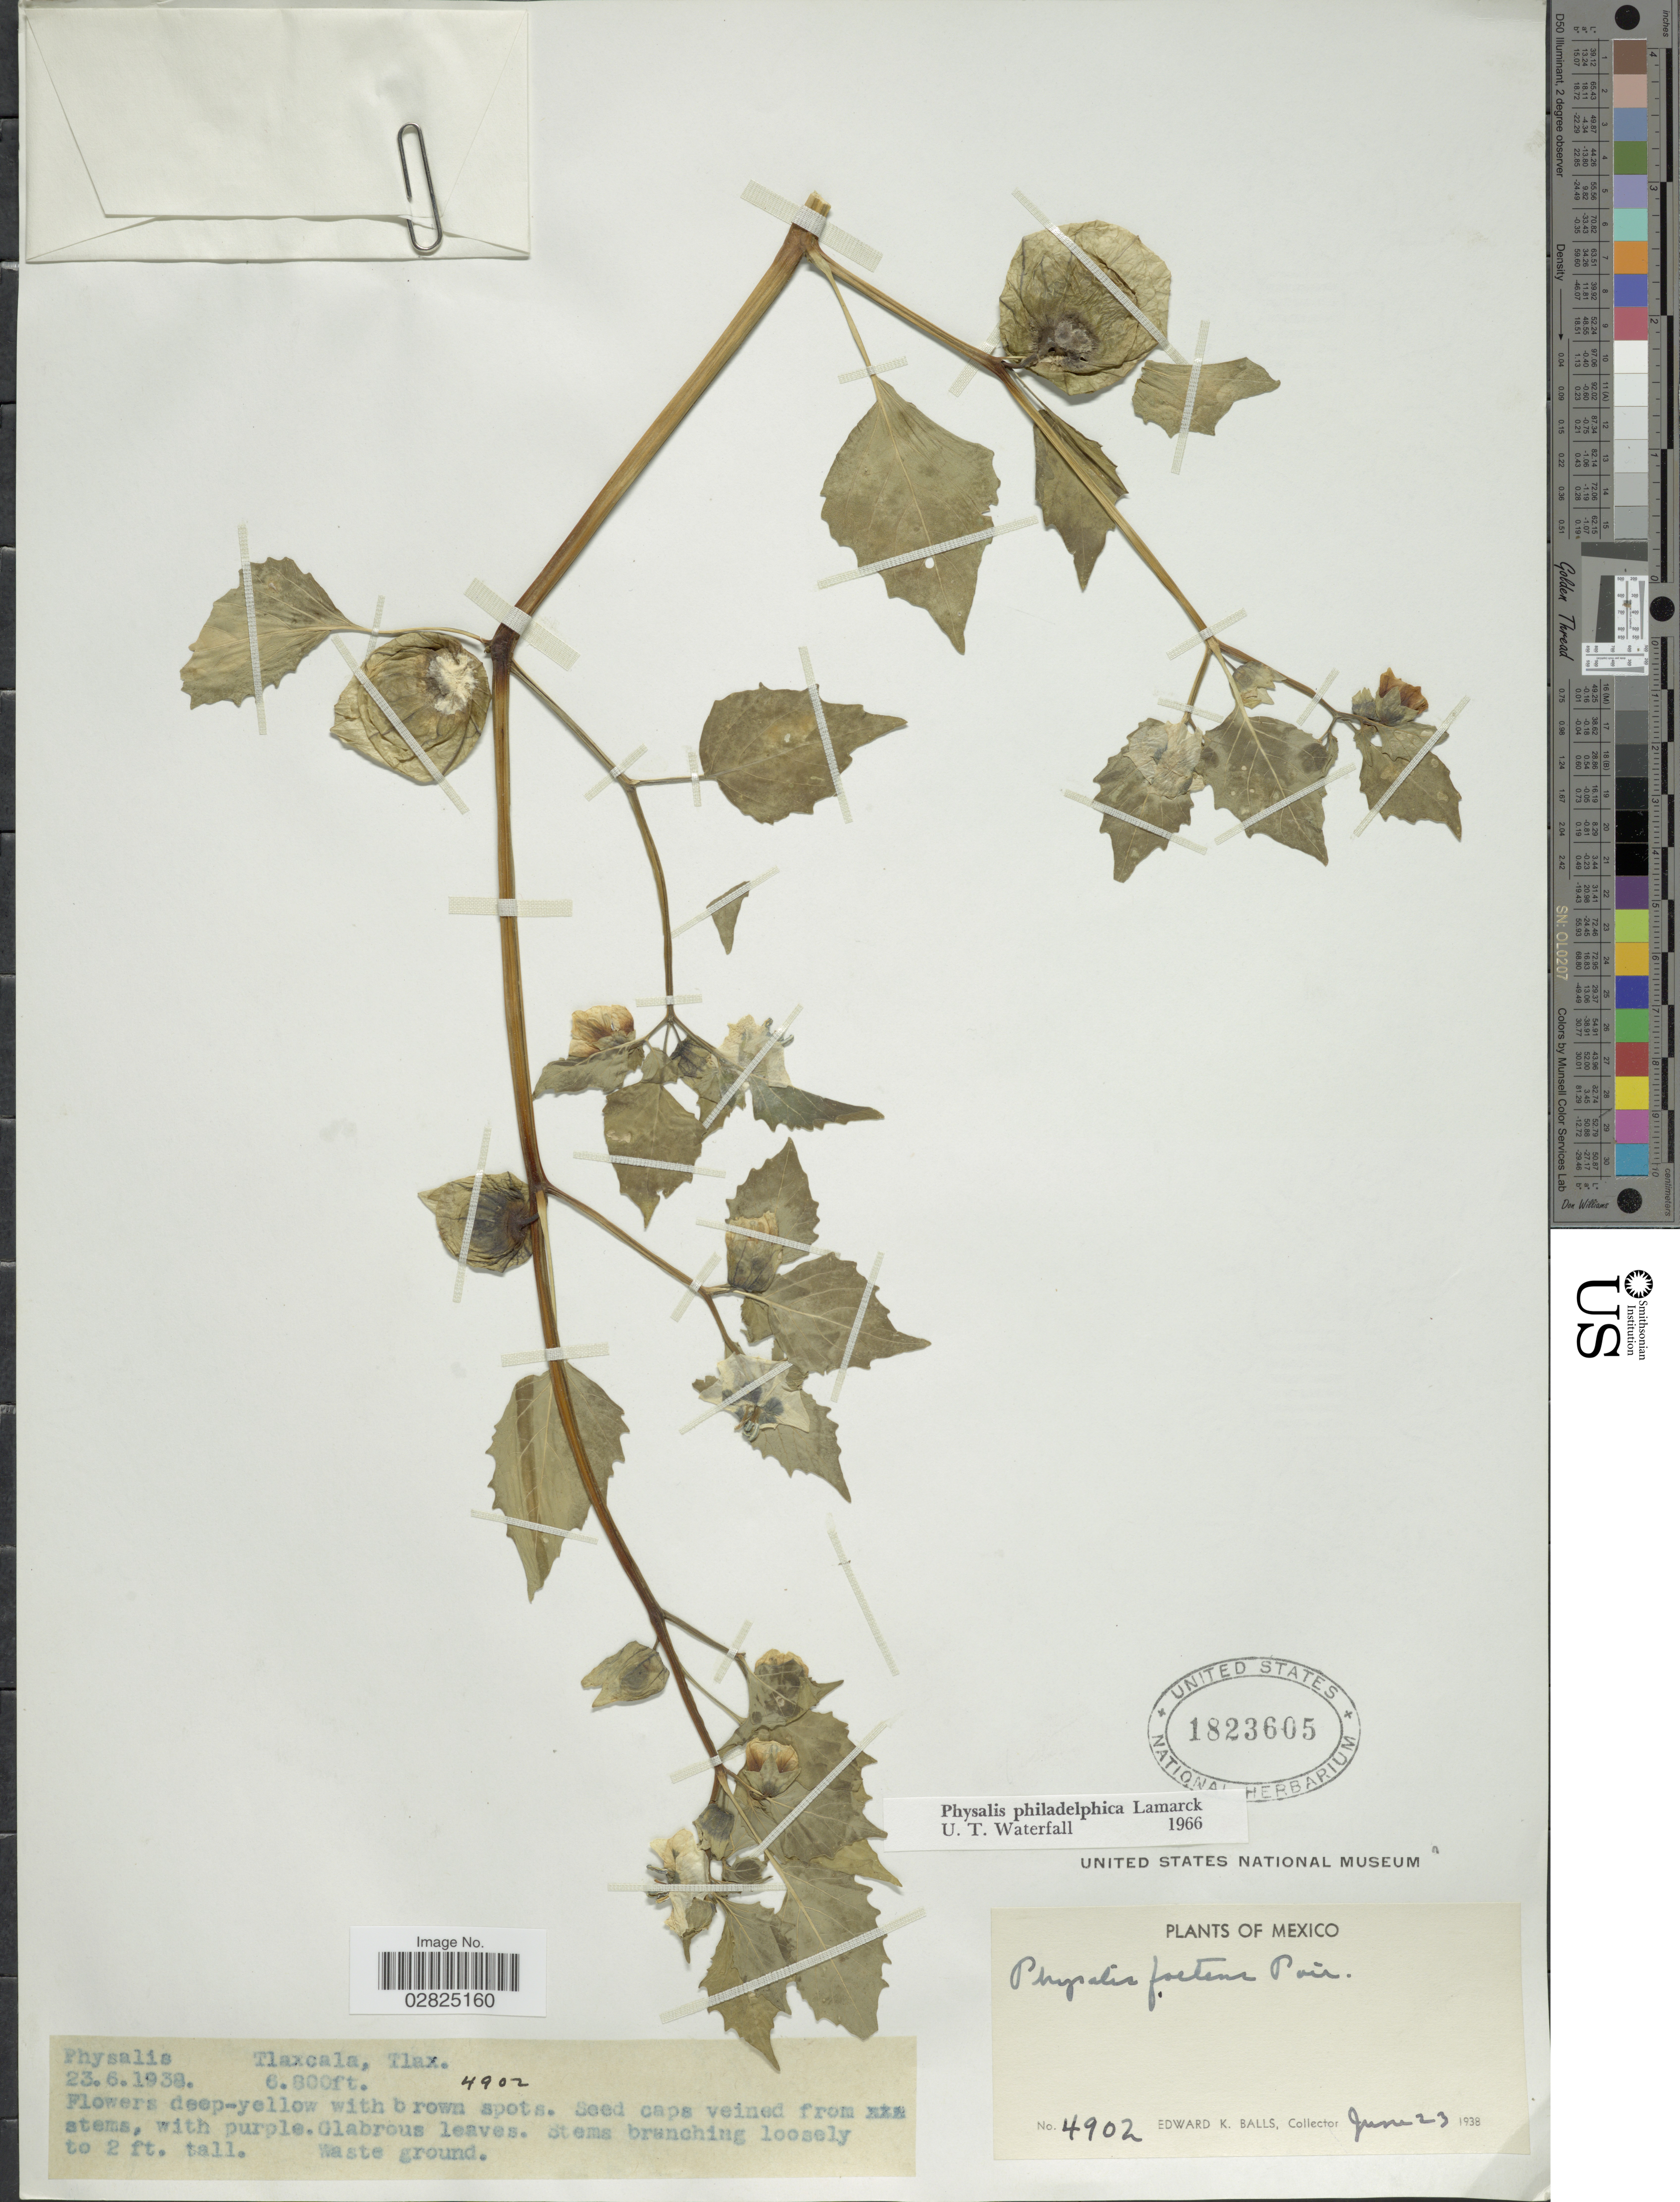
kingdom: Plantae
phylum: Tracheophyta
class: Magnoliopsida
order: Solanales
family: Solanaceae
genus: Physalis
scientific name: Physalis philadelphica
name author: Lam.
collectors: E. K. Balls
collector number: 4902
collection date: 1938-06-23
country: Mexico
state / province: Tlaxcala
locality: Tlaxcala.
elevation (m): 2073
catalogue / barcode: US 1823605